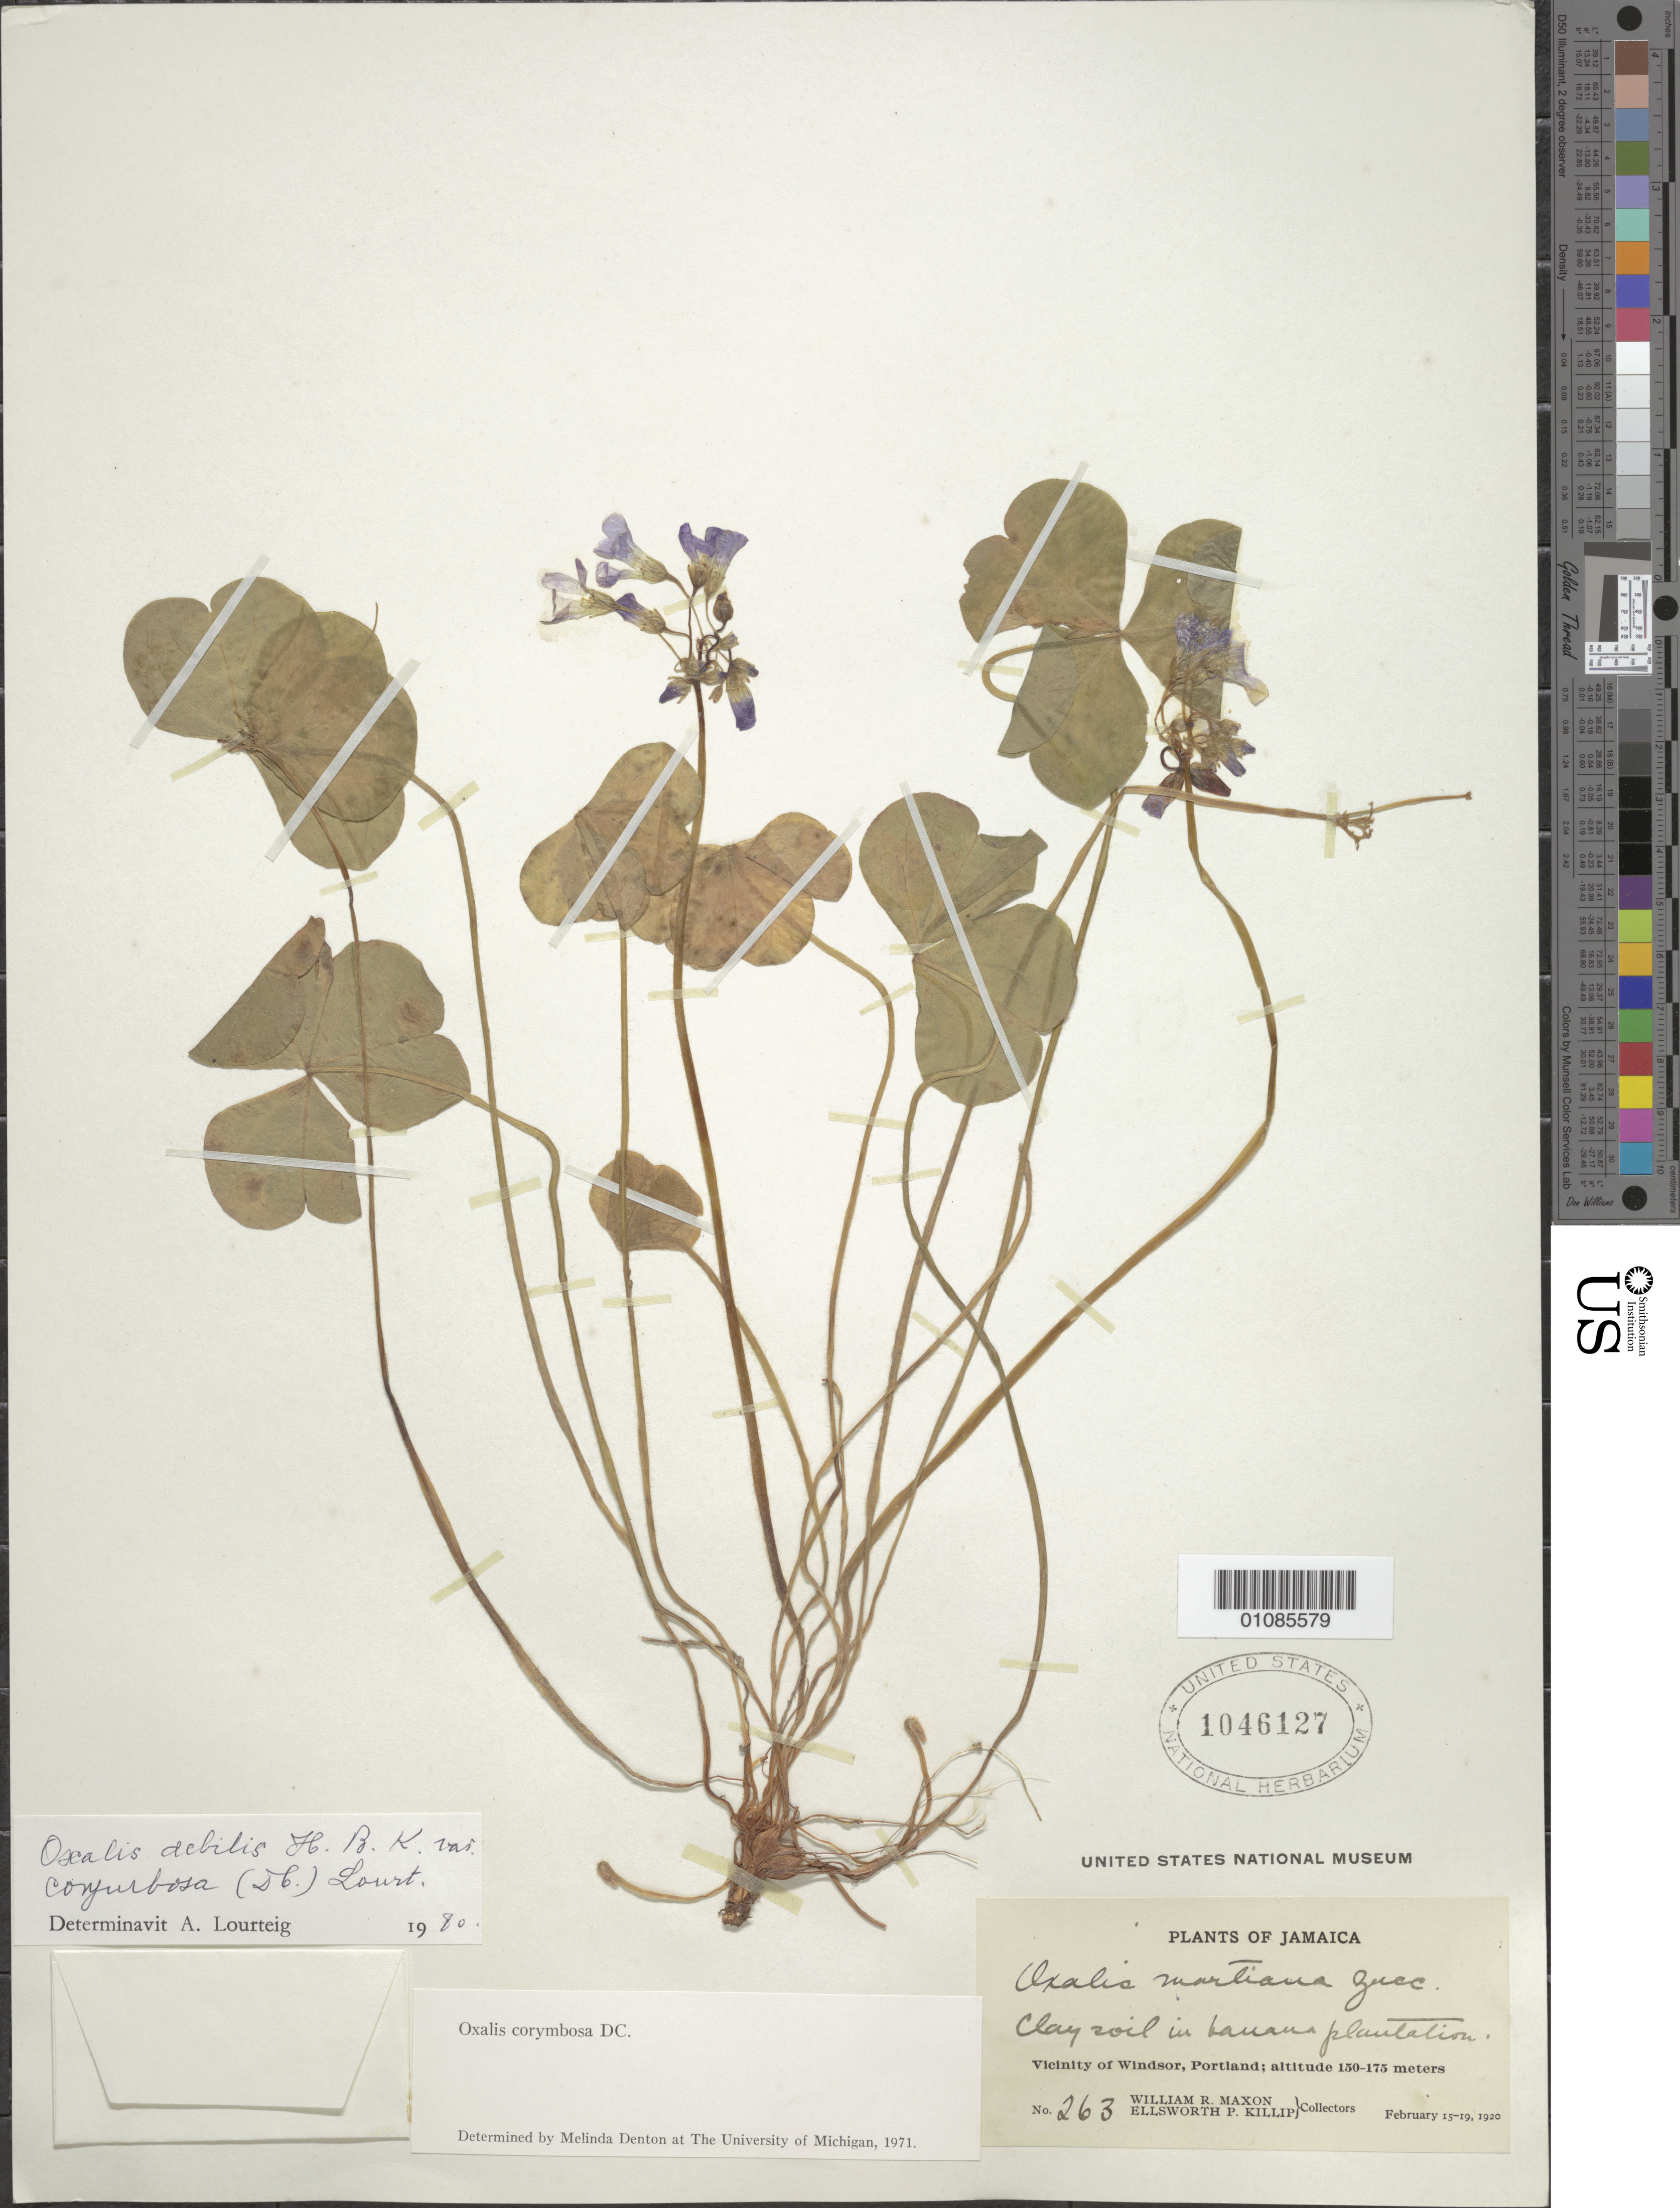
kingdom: Plantae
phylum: Tracheophyta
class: Magnoliopsida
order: Oxalidales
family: Oxalidaceae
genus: Oxalis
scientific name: Oxalis debilis var. corymbosa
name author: (DC.) Lourteig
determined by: Lourteig, A.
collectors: W. R. Maxon & E. P. Killip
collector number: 263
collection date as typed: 15 Feb 1920 to 19 Feb 1920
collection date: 1920-02-15/1920-02-19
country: Jamaica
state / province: Portland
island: Jamaica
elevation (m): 150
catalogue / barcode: US 1046127